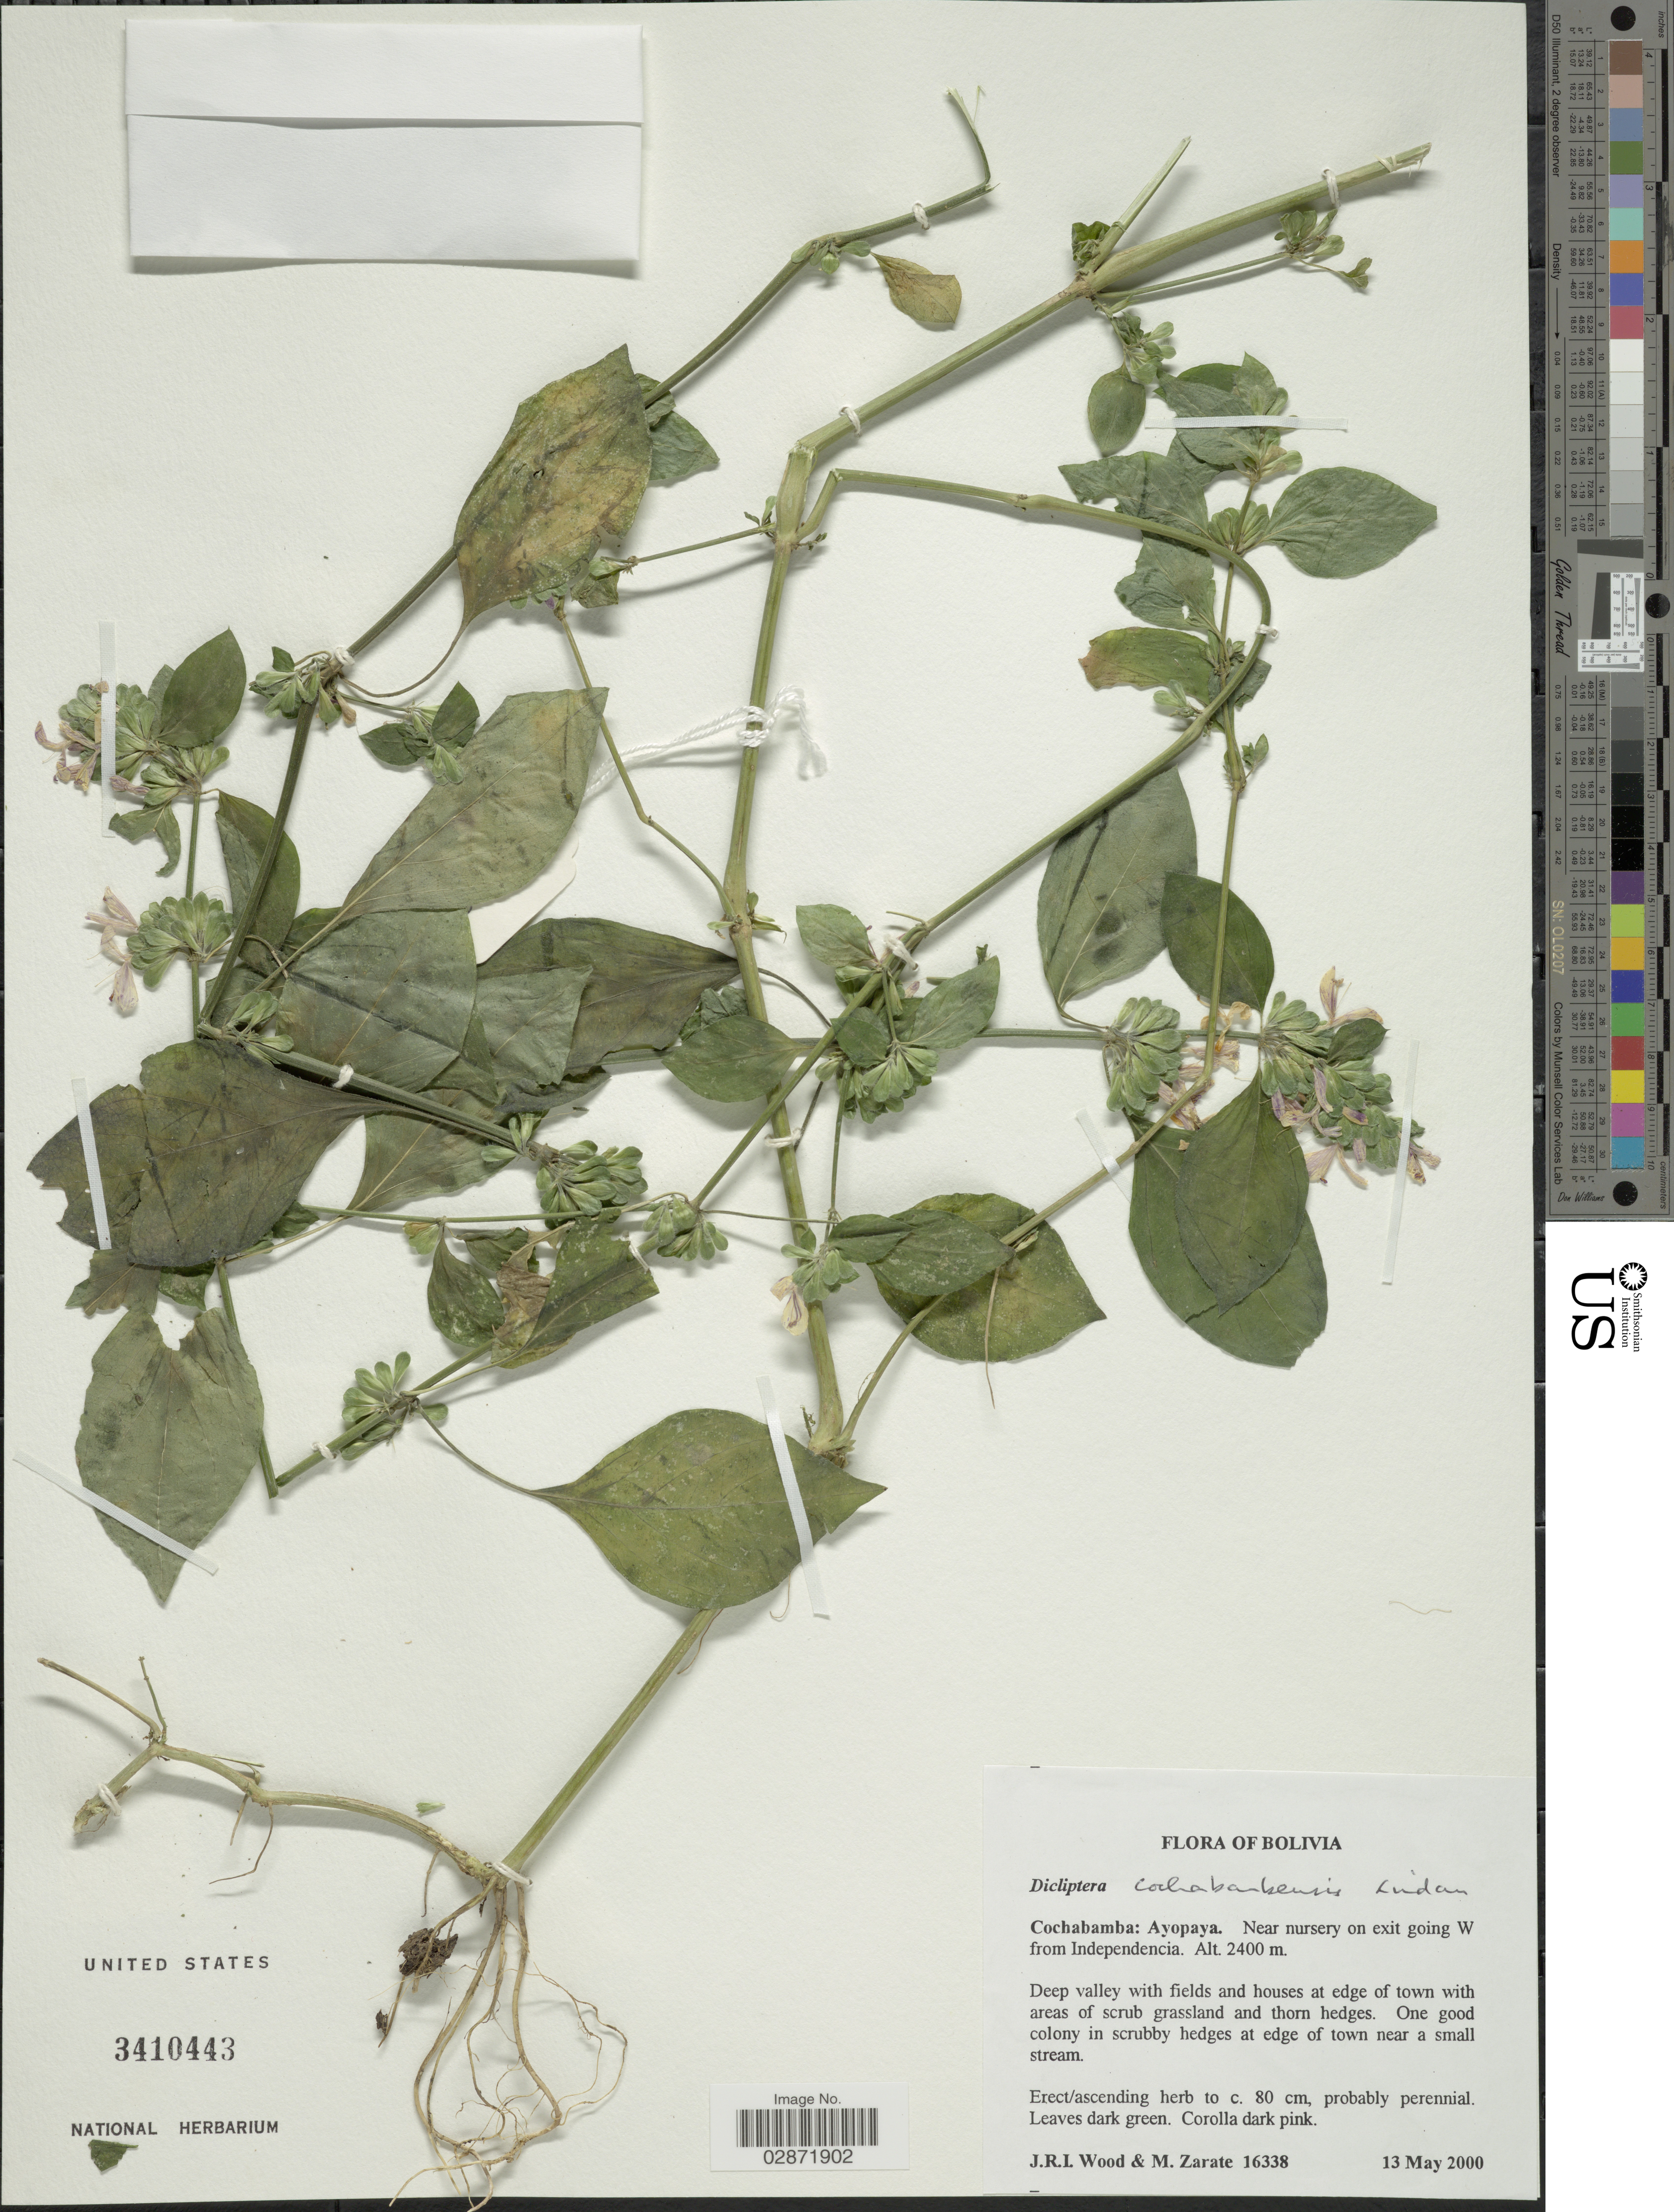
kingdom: Plantae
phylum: Tracheophyta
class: Magnoliopsida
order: Lamiales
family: Acanthaceae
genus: Dicliptera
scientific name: Dicliptera cochabambensis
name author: Lindau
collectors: J. R. I. Wood & M. Zárate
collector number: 16338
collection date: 2000-05-13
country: Bolivia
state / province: Cochabamba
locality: Ayopaya, Near nursery on exit going W from Independencia.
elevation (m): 2400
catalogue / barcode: US 3410443